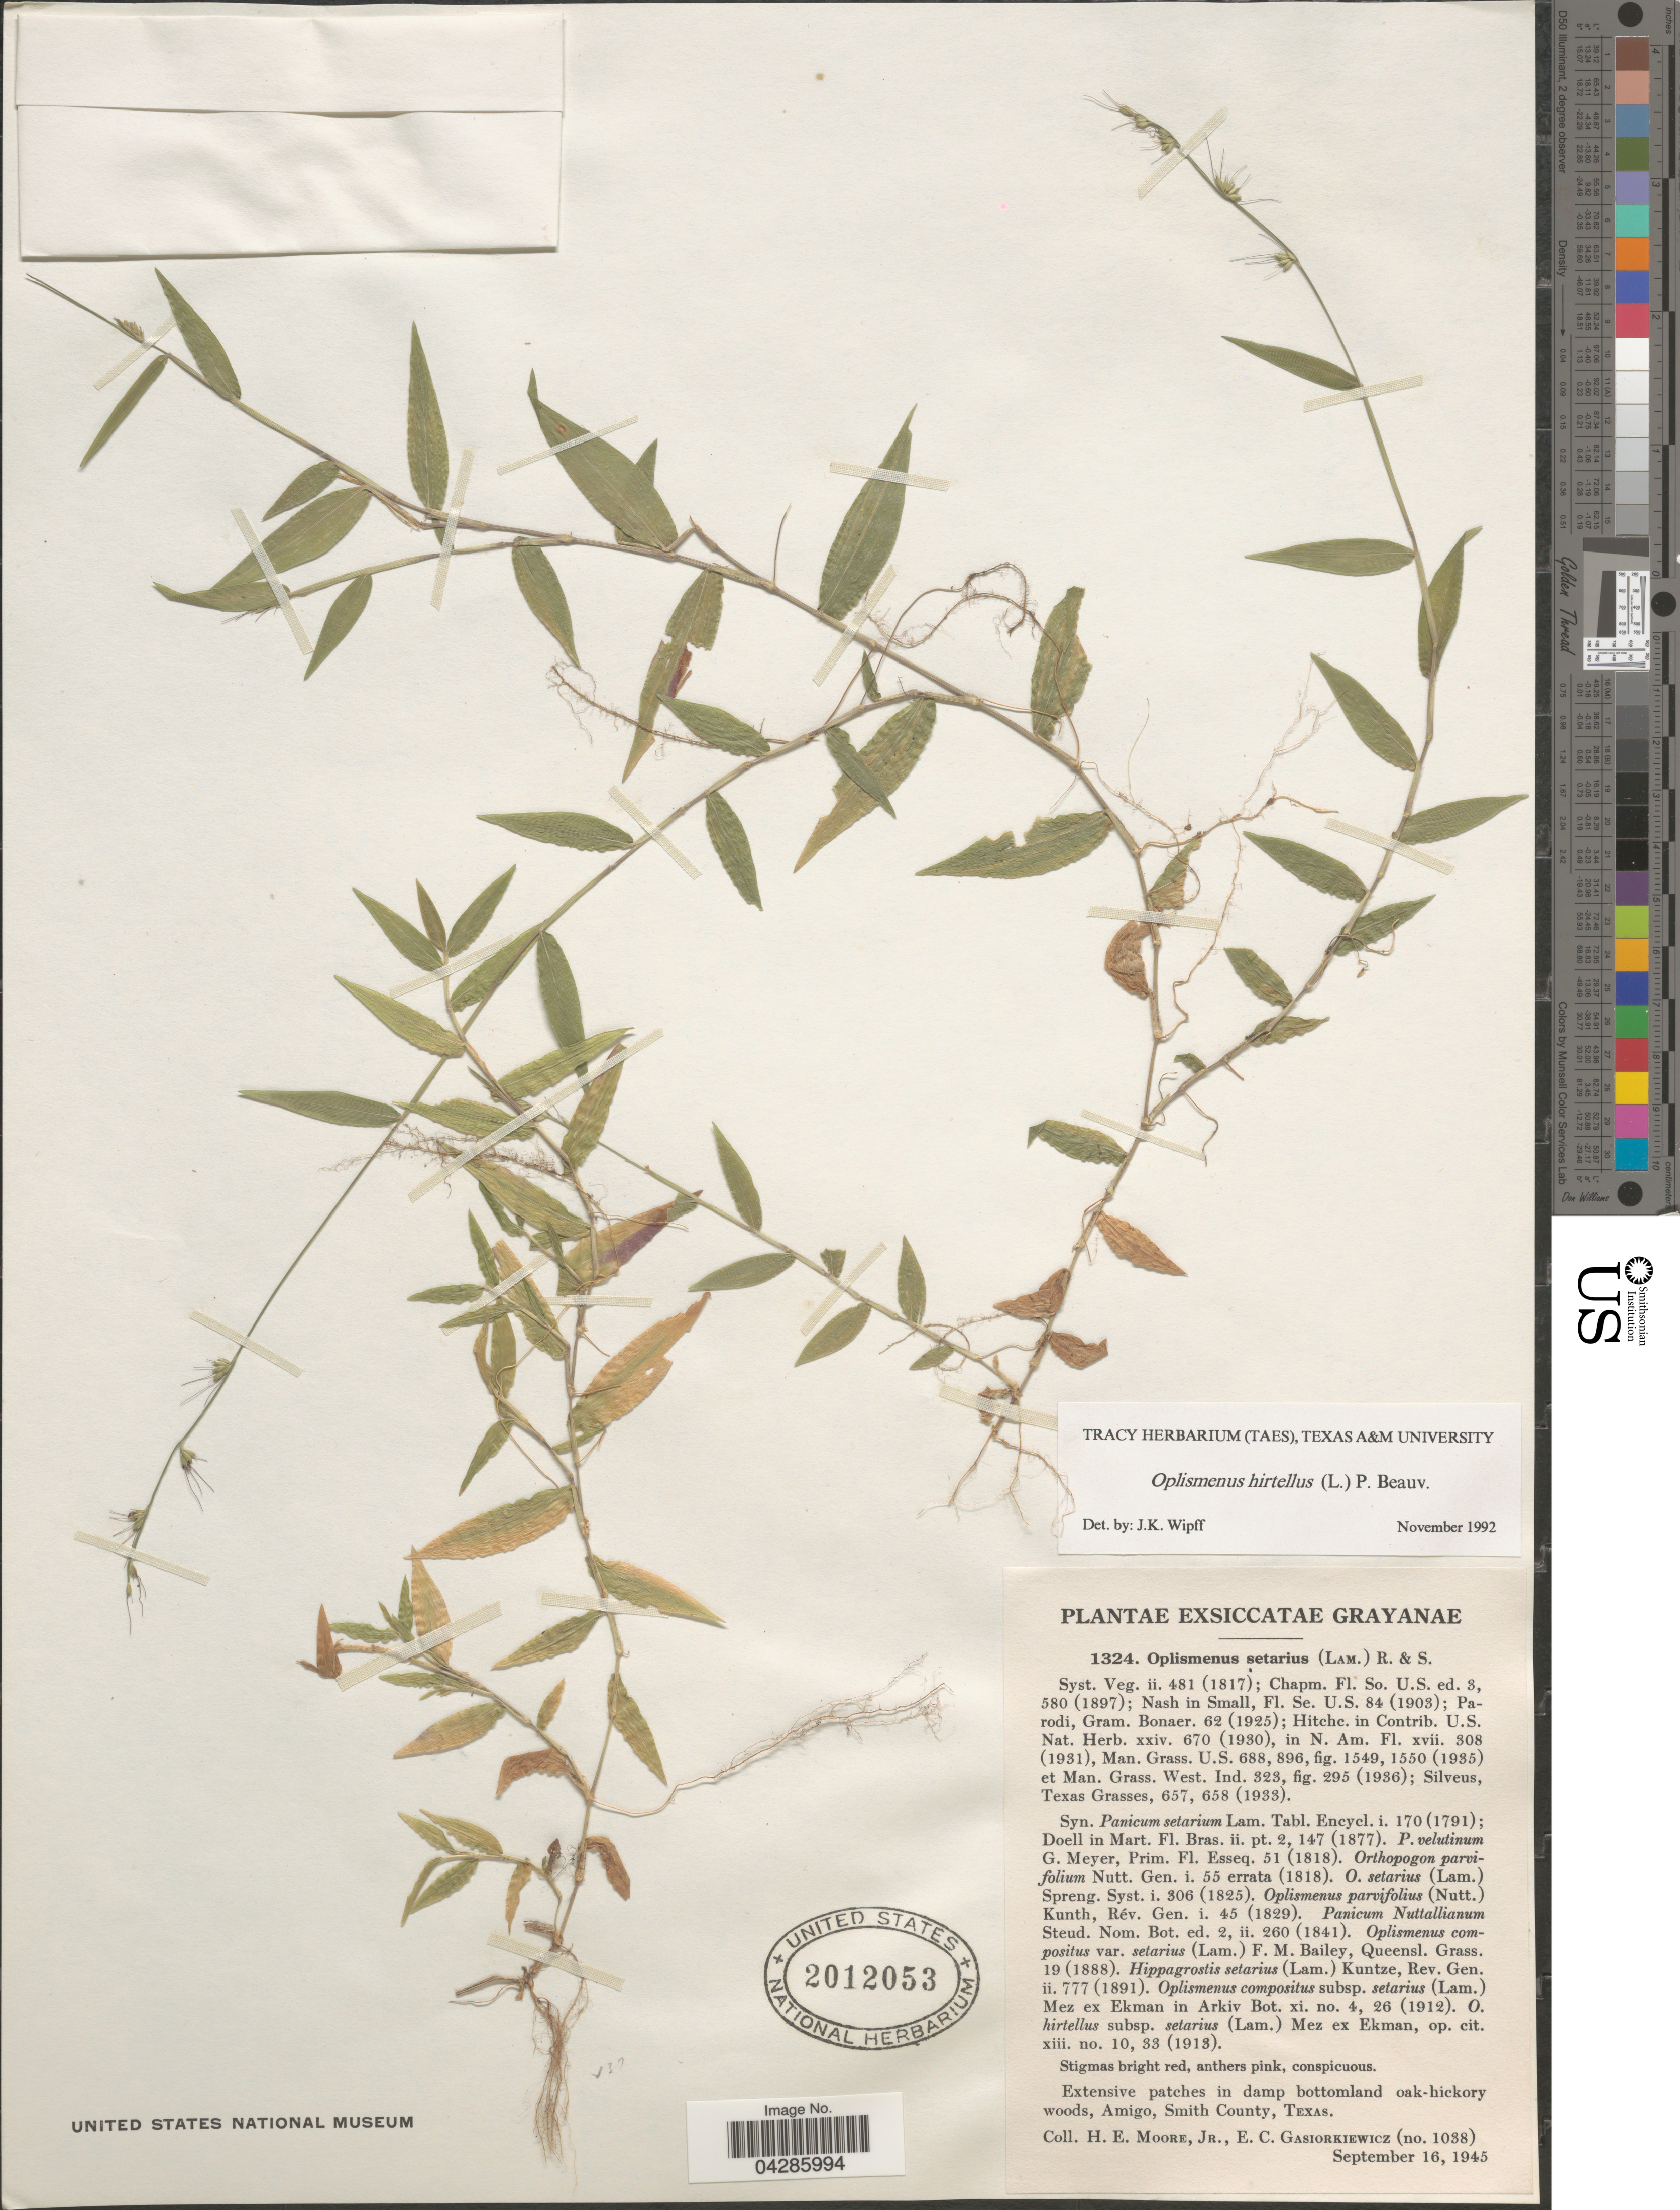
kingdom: Plantae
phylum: Tracheophyta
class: Liliopsida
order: Poales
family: Poaceae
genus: Oplismenus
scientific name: Oplismenus hirtellus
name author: (L.) P. Beauv.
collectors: H. Moore & E. Gasiorkiewicz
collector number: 1038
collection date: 1945-09-16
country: United States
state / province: Texas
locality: Extensive patches in damp bottomland oak-hickory woods, Amigo, Smith County.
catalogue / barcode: US 2012053